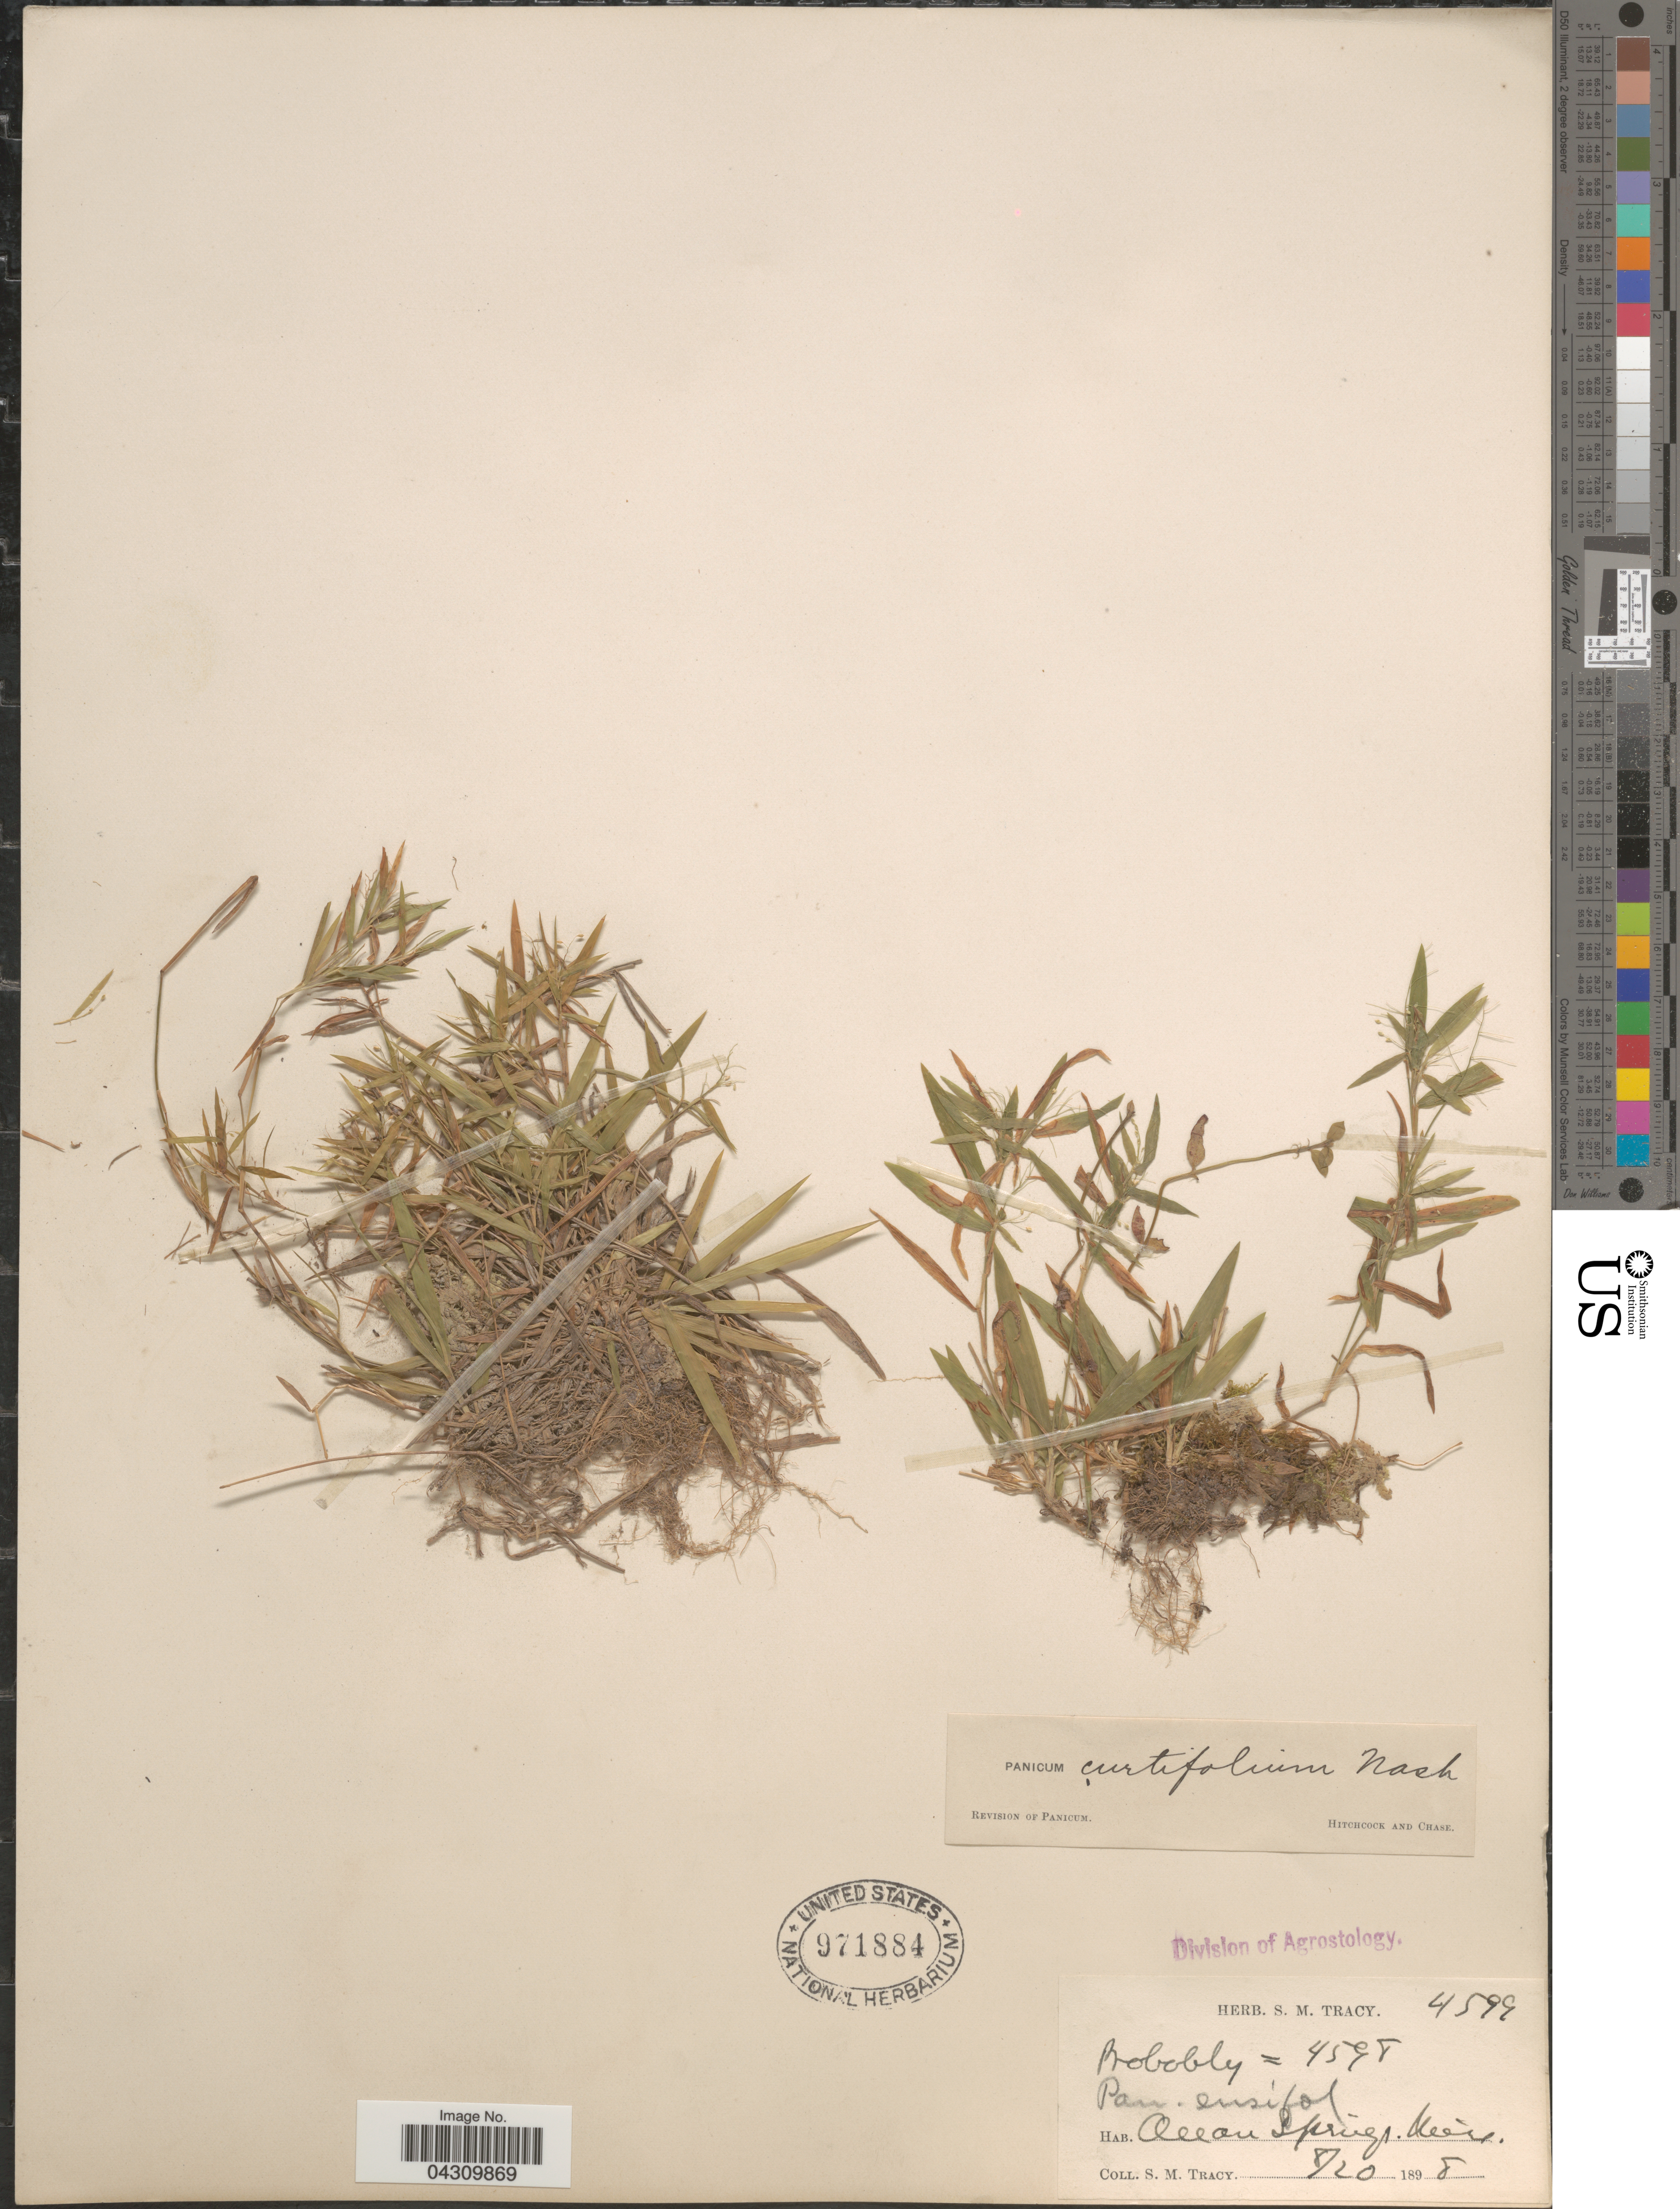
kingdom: Plantae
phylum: Tracheophyta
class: Liliopsida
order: Poales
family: Poaceae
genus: Dichanthelium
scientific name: Dichanthelium acuminatum var. acuminatum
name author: (Sw.) Gould & C.A. Clark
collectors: S. M. Tracy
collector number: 4599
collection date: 1898-08-20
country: United States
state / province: Mississippi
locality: Ocean Springs.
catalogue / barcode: US 971884